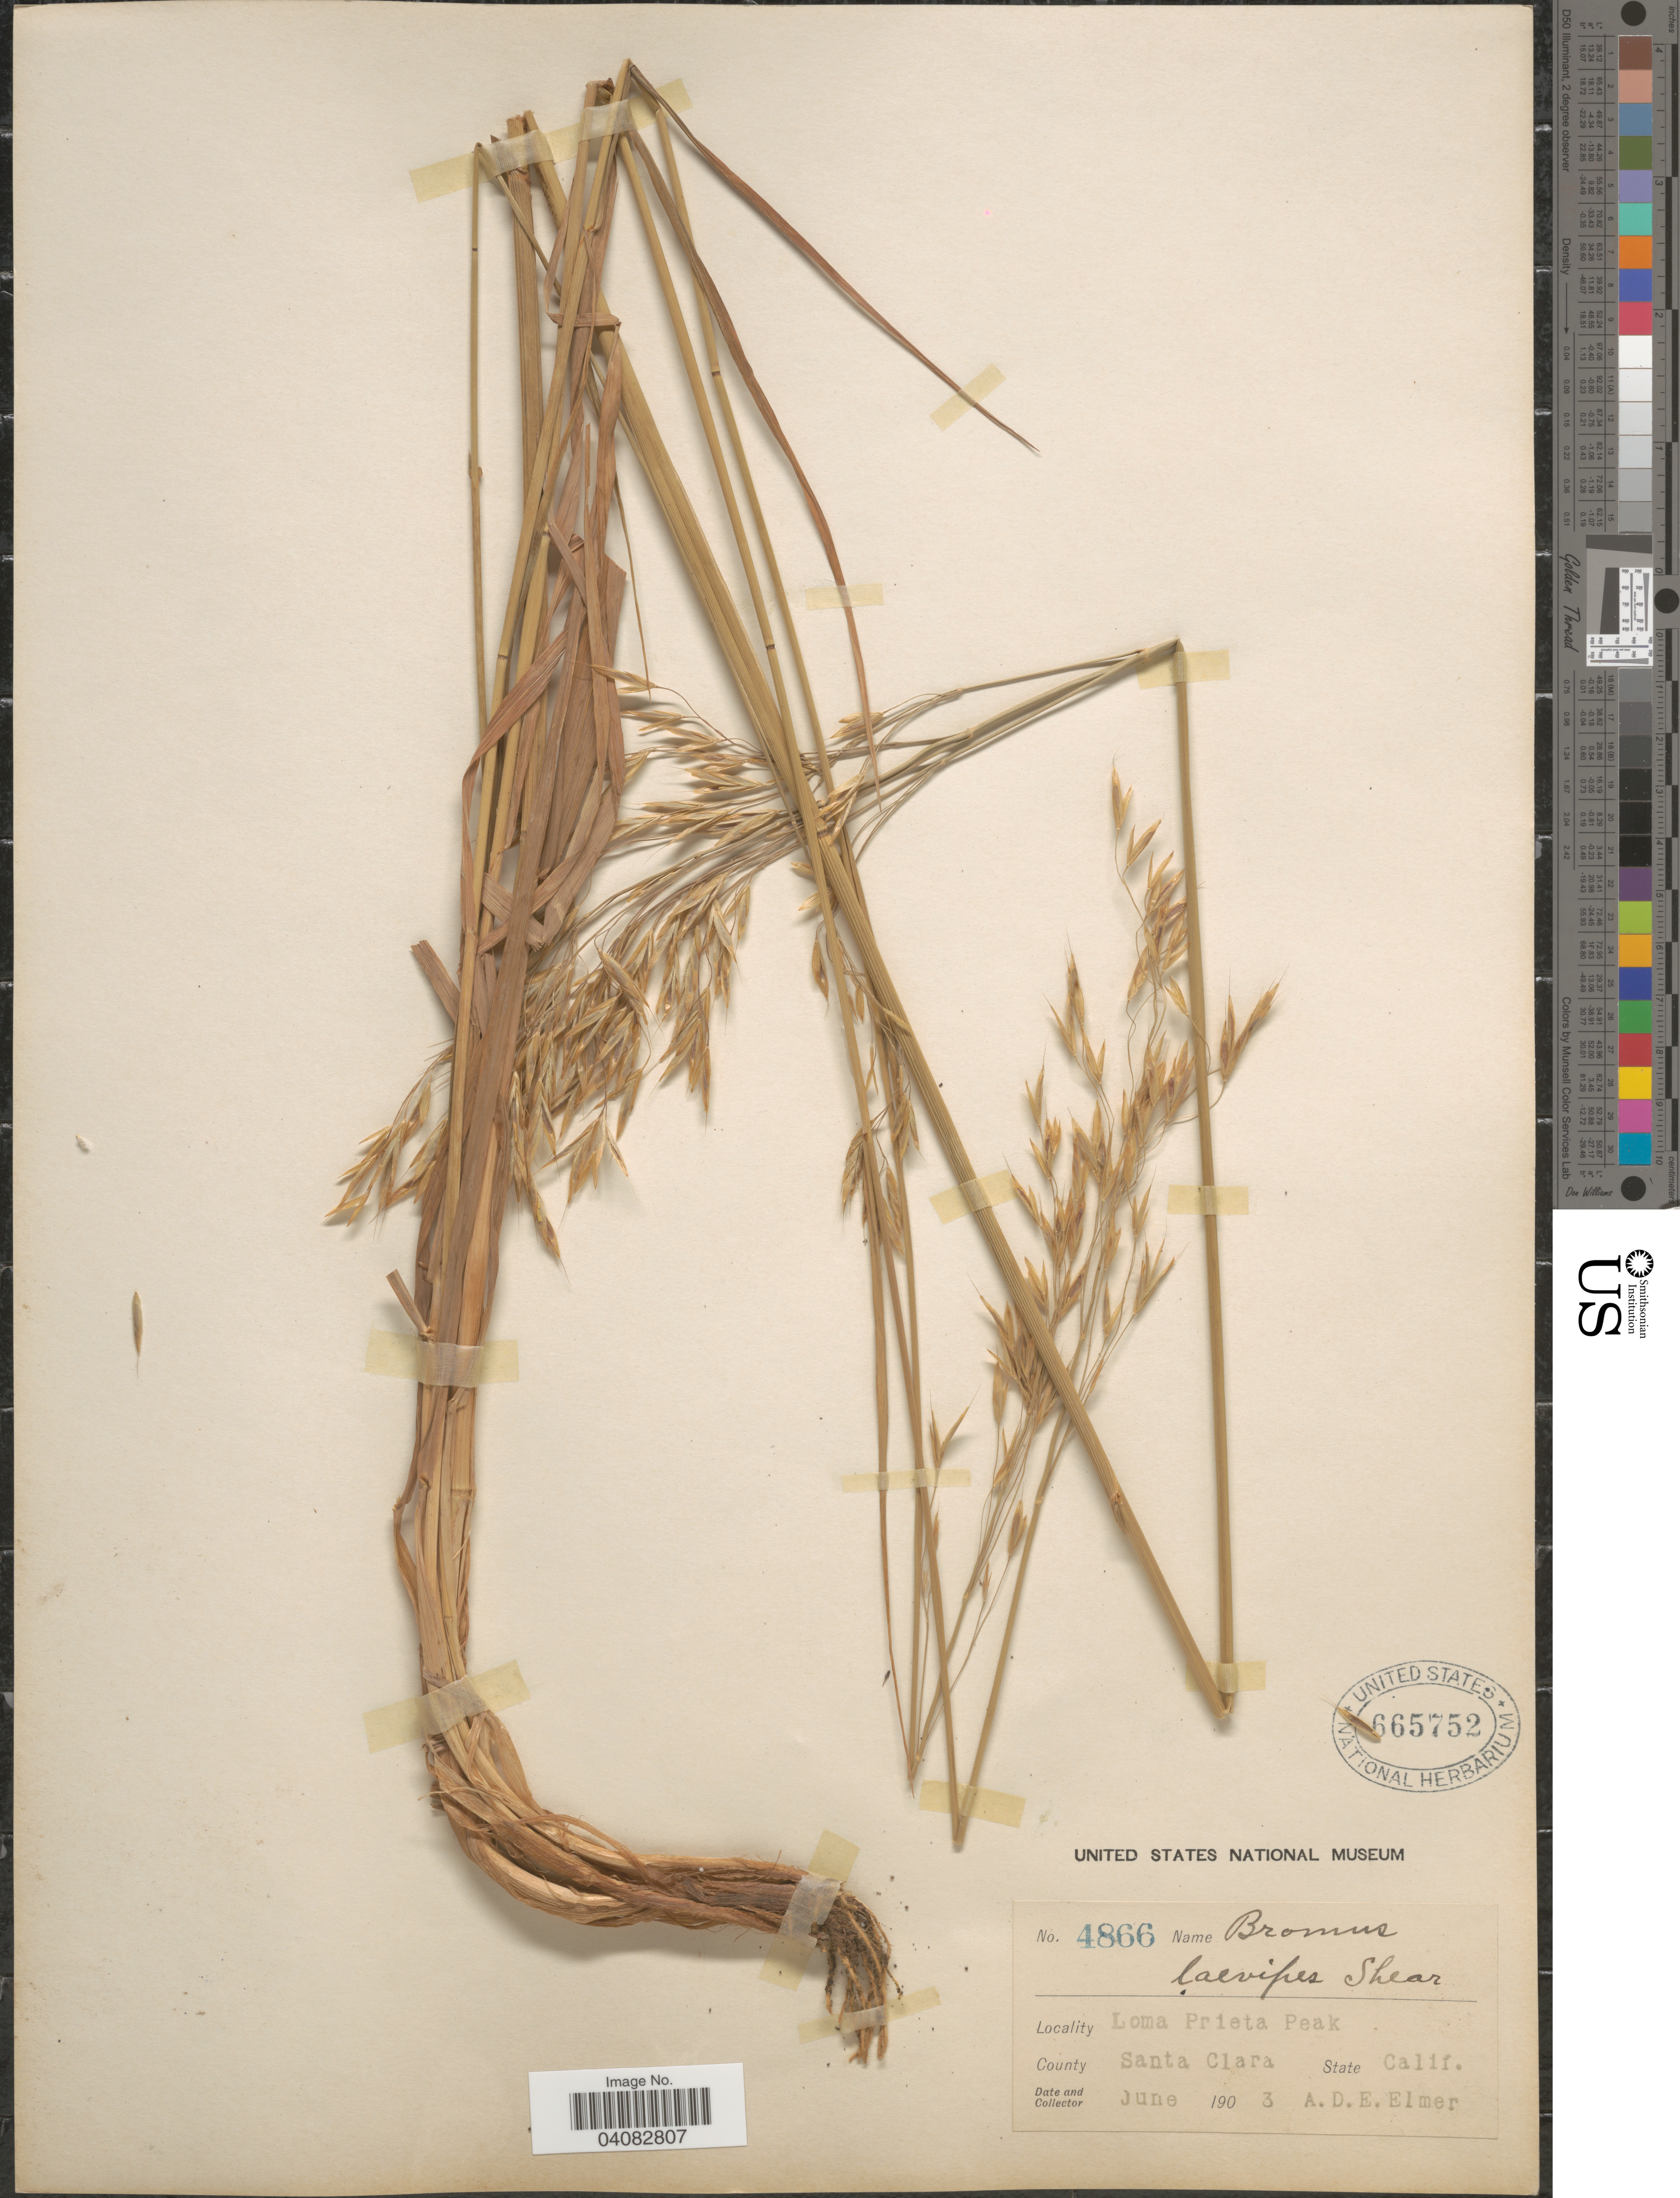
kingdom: Plantae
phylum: Tracheophyta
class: Liliopsida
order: Poales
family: Poaceae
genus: Bromus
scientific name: Bromus laevipes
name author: Shear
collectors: A. D. E. Elmer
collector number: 4866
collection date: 1903-06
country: United States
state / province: California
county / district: Santa Clara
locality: Loma Prieta Peak. County Santa Clara.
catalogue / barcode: US 665752